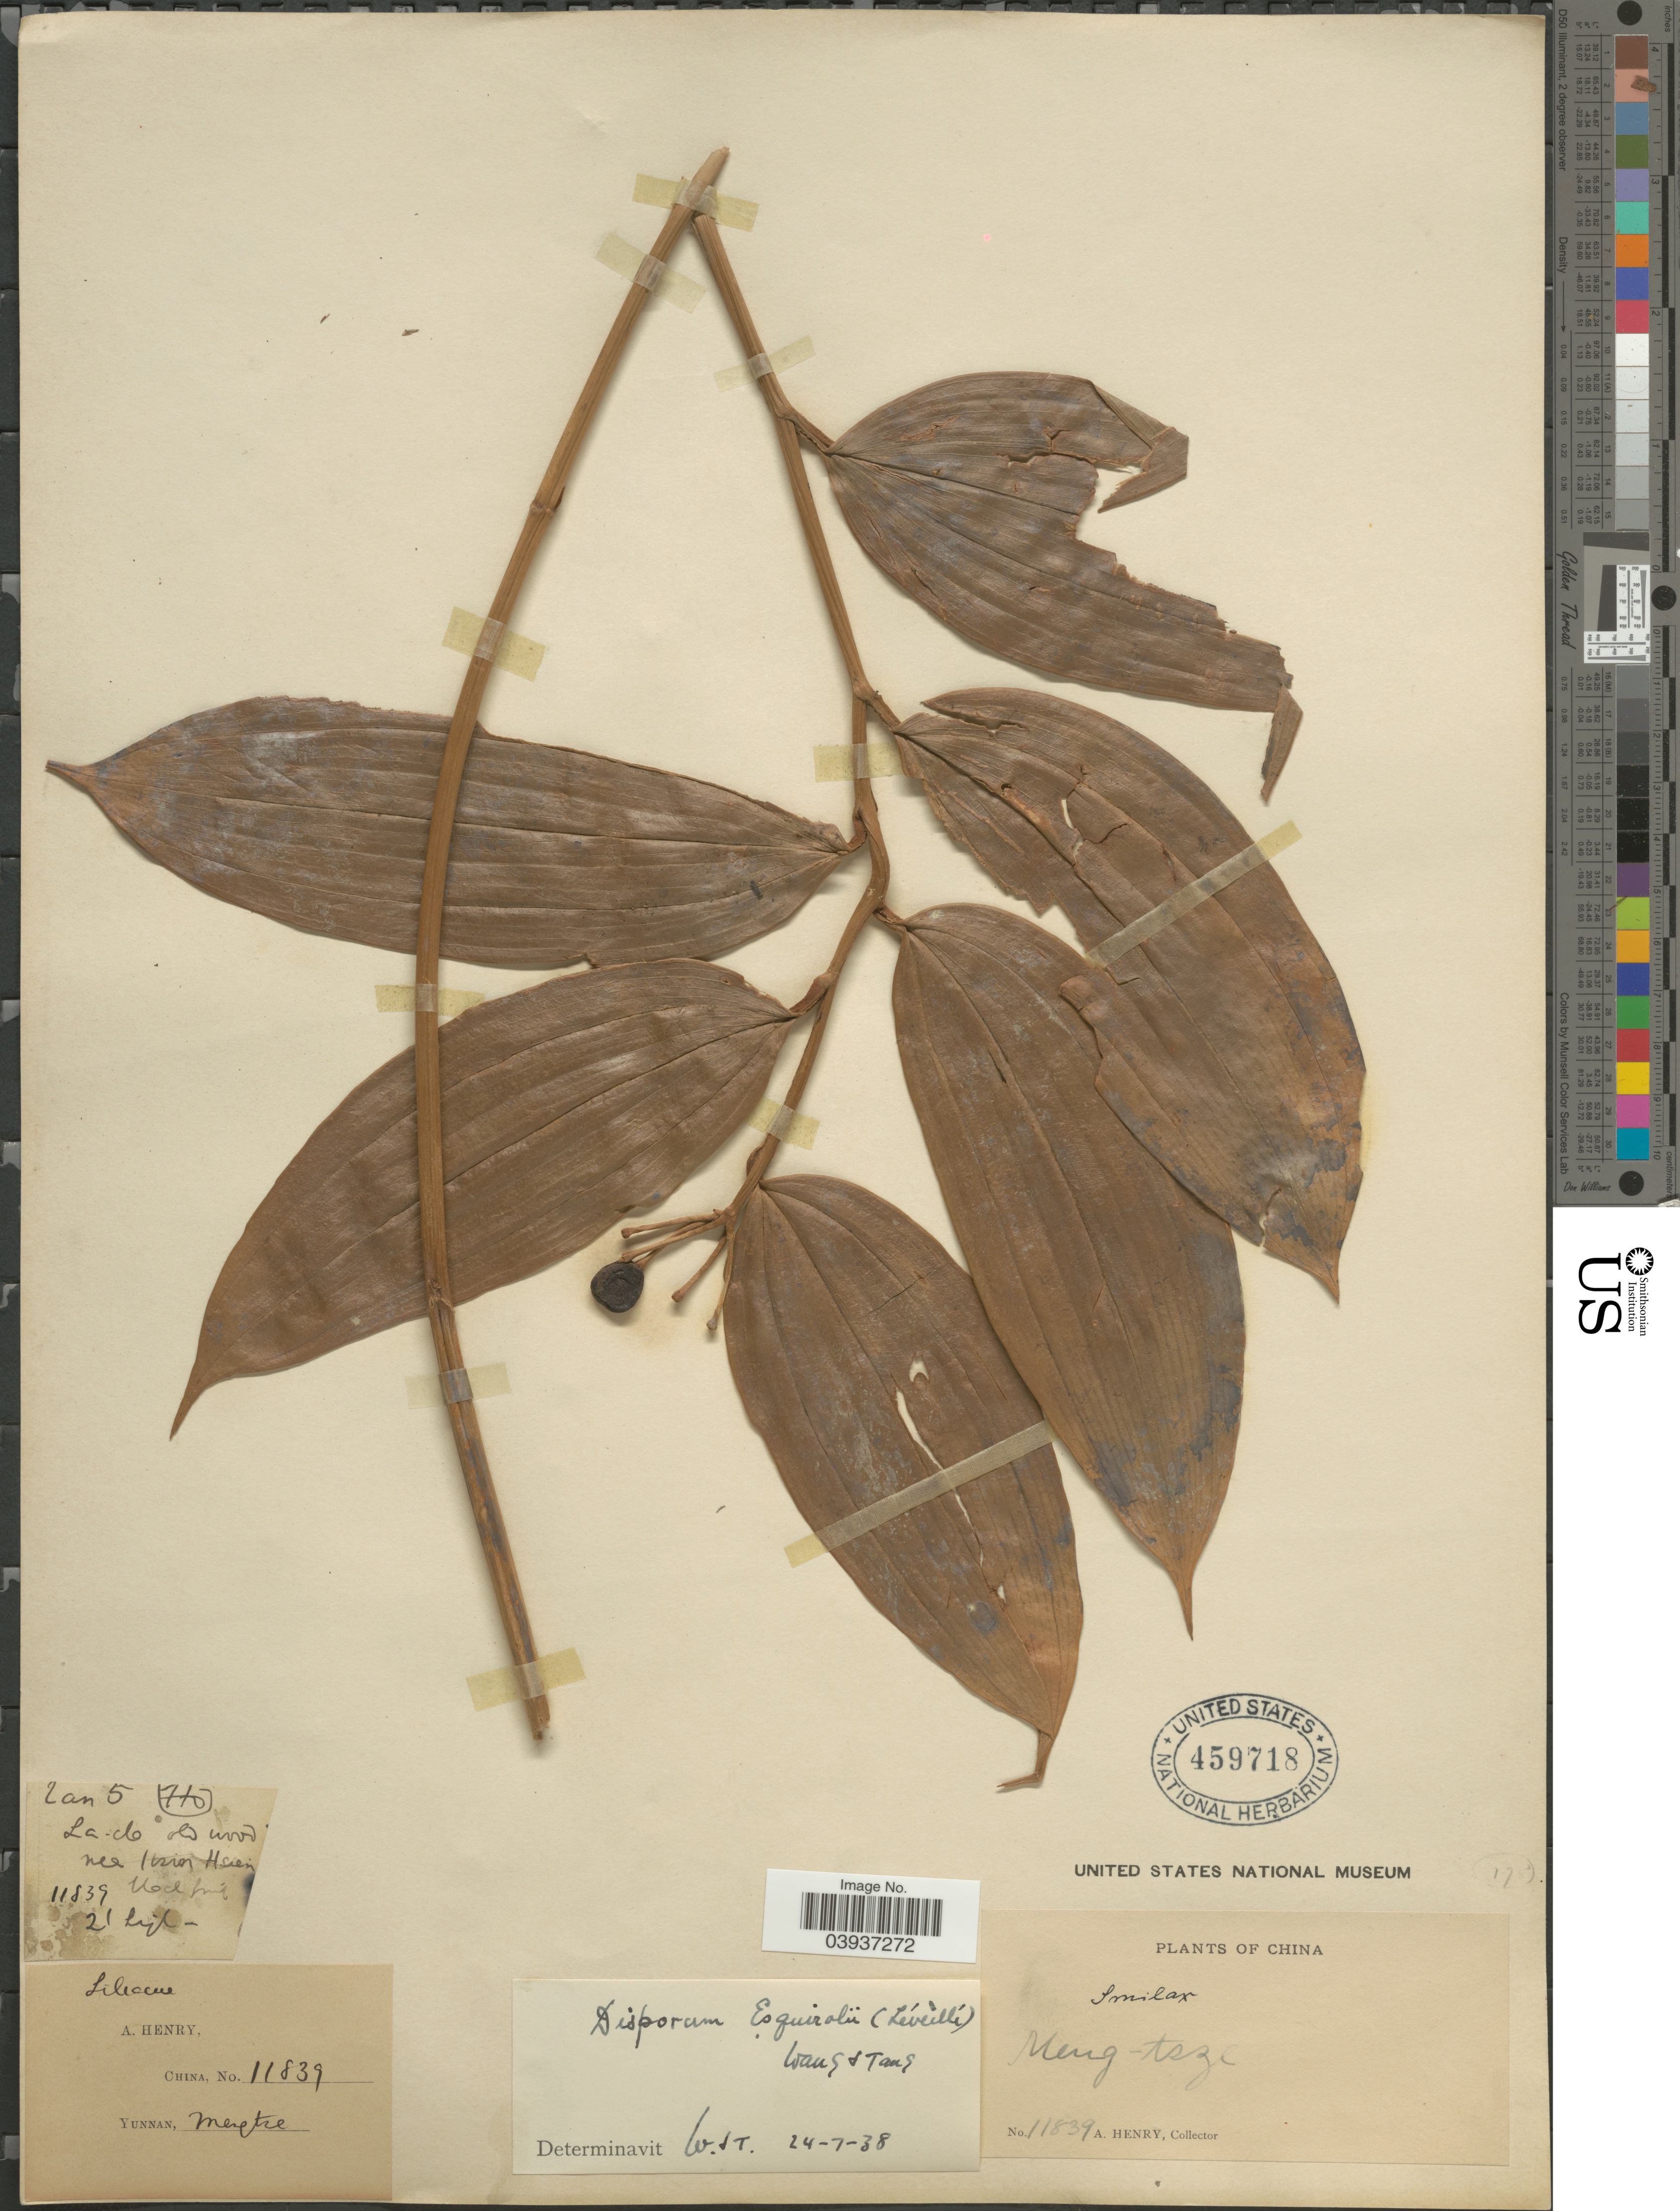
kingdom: Plantae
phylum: Tracheophyta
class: Liliopsida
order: Liliales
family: Colchicaceae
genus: Disporum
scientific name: Disporum esquiroli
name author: H. Lév.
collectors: A. Henry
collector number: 11839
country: China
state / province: Yunnan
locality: Meng-tsze.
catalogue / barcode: US 459718